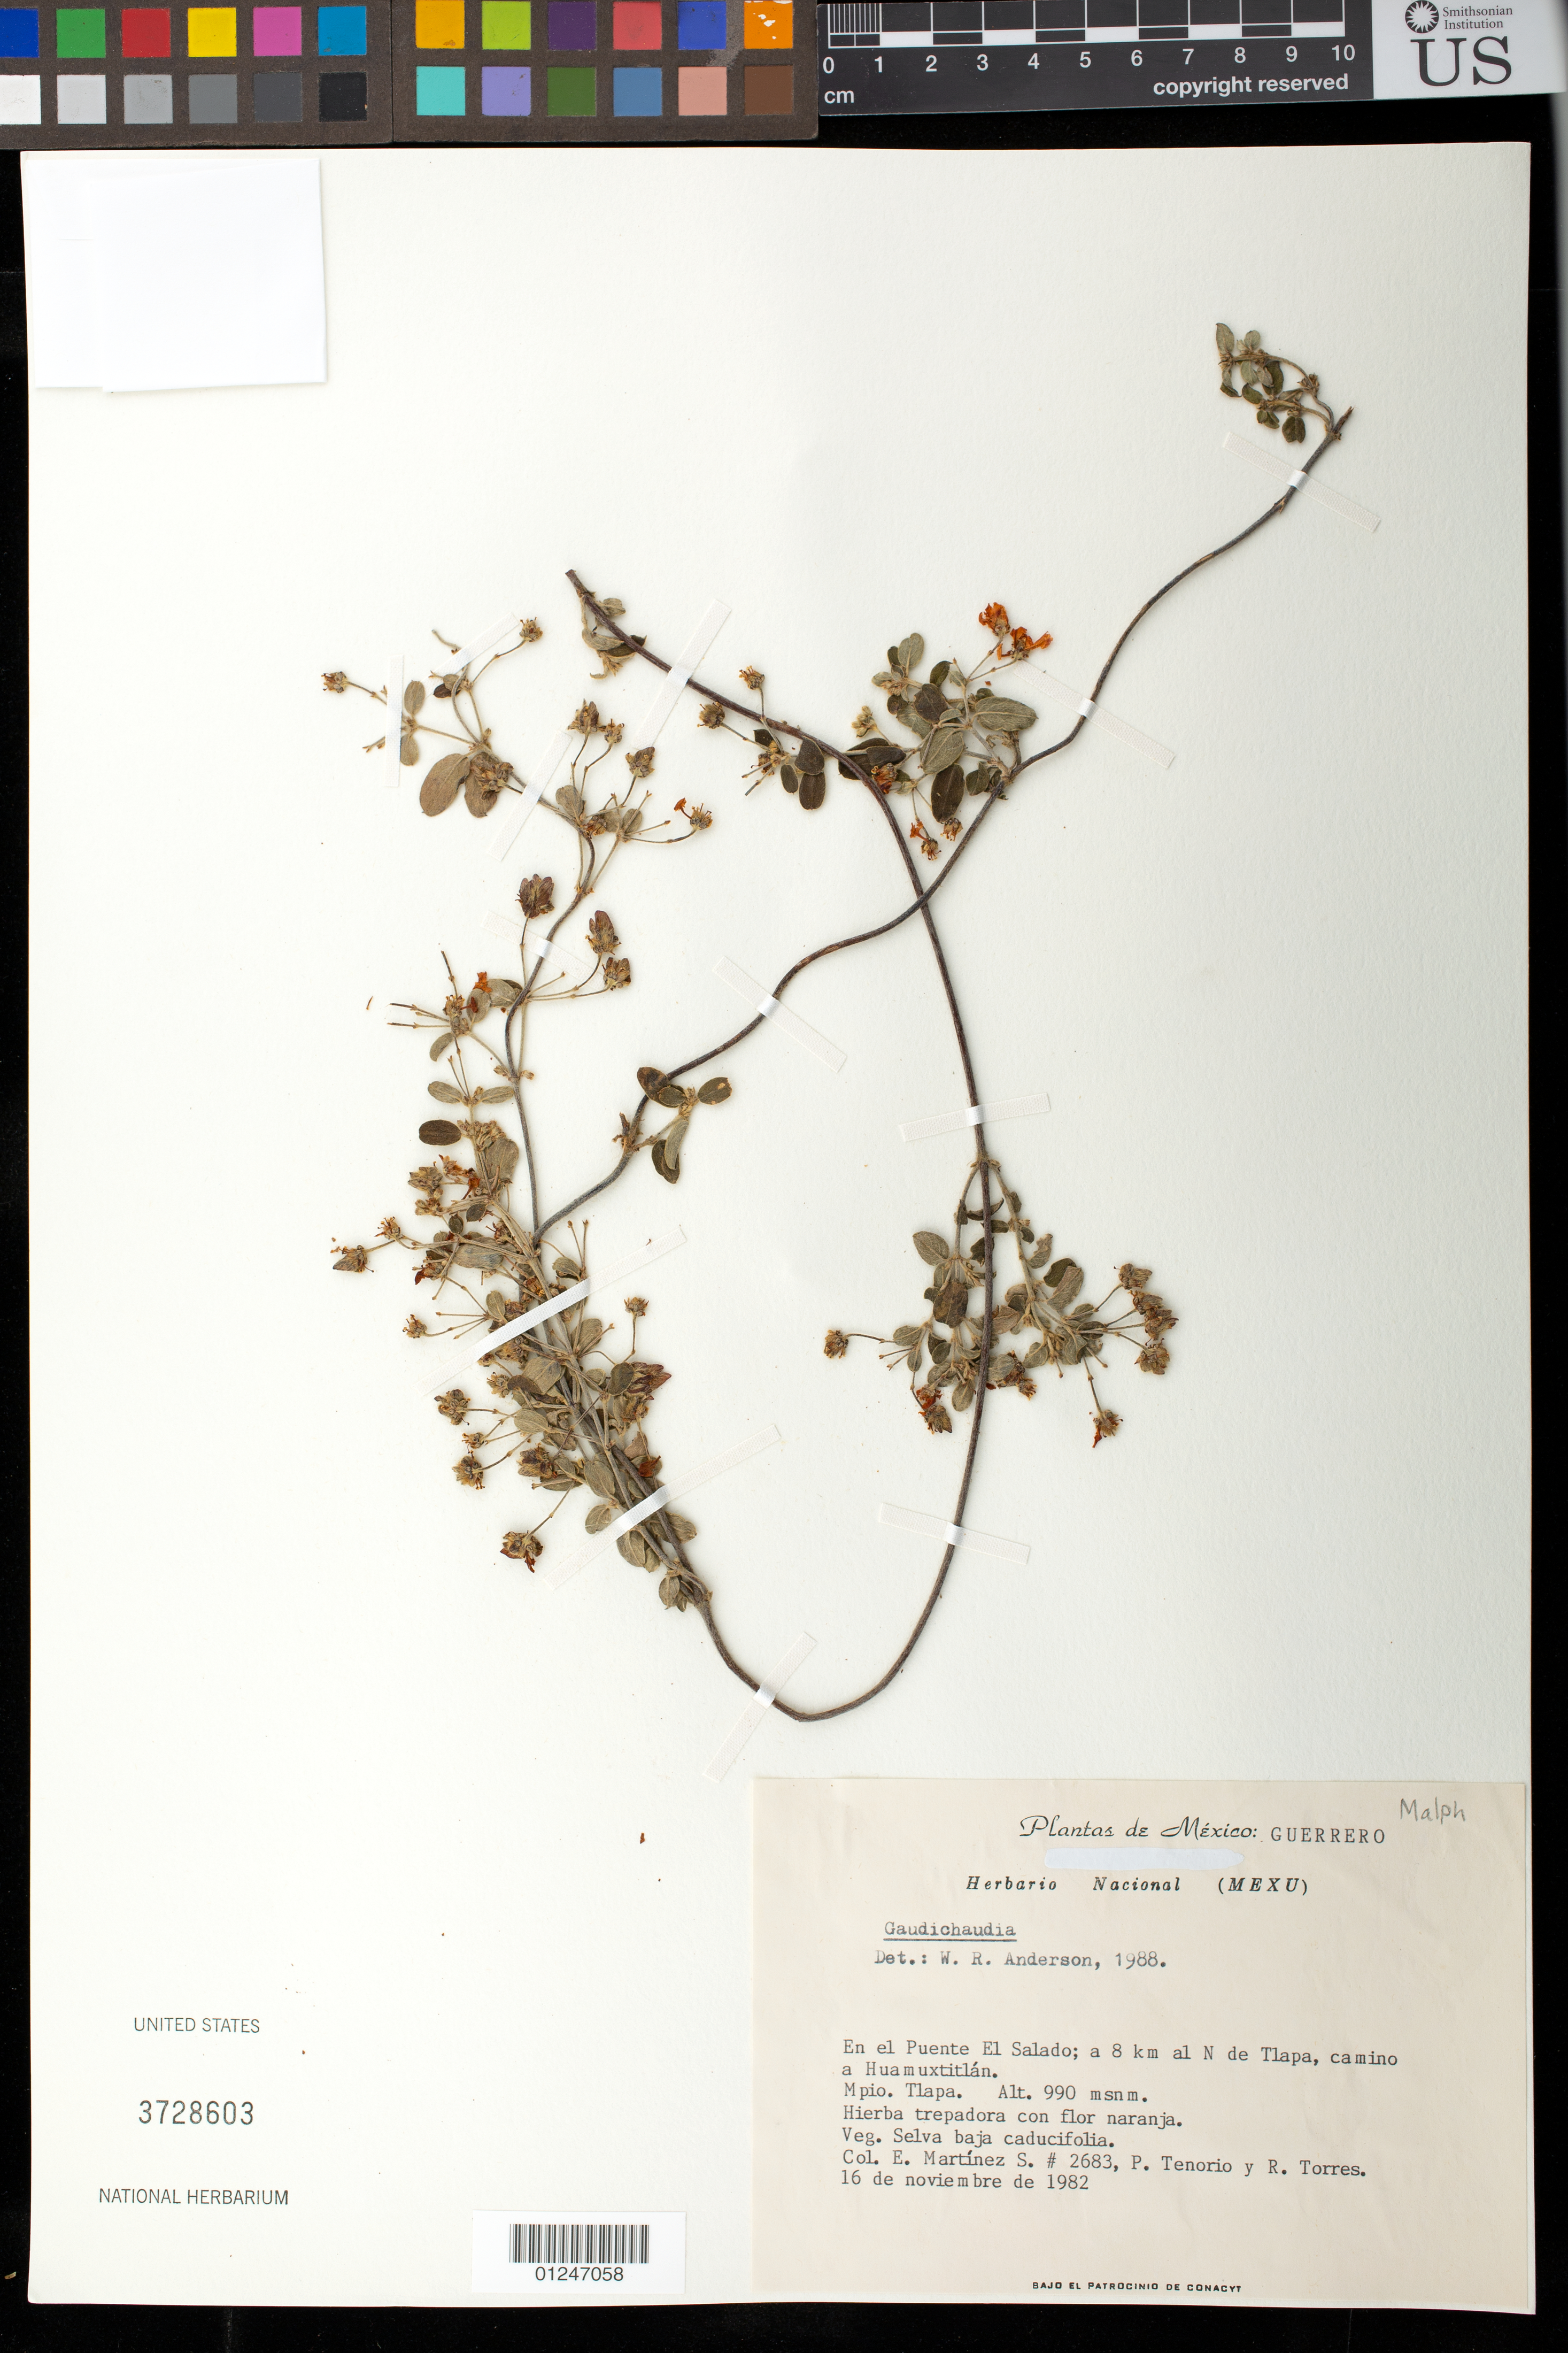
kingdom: Plantae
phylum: Tracheophyta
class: Magnoliopsida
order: Malpighiales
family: Malpighiaceae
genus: Gaudichaudia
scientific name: Gaudichaudia sp.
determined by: Anderson, W. R.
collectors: E. Martínez S., Tenorio, P. & R. Torres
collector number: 2683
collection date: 1982-11-19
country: Mexico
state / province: Chihuahua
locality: Guerrero. En el Puente El Salado, 8 km al N de Talpa, camino a Huamuxtitlan.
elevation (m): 990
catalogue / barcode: US 3728603